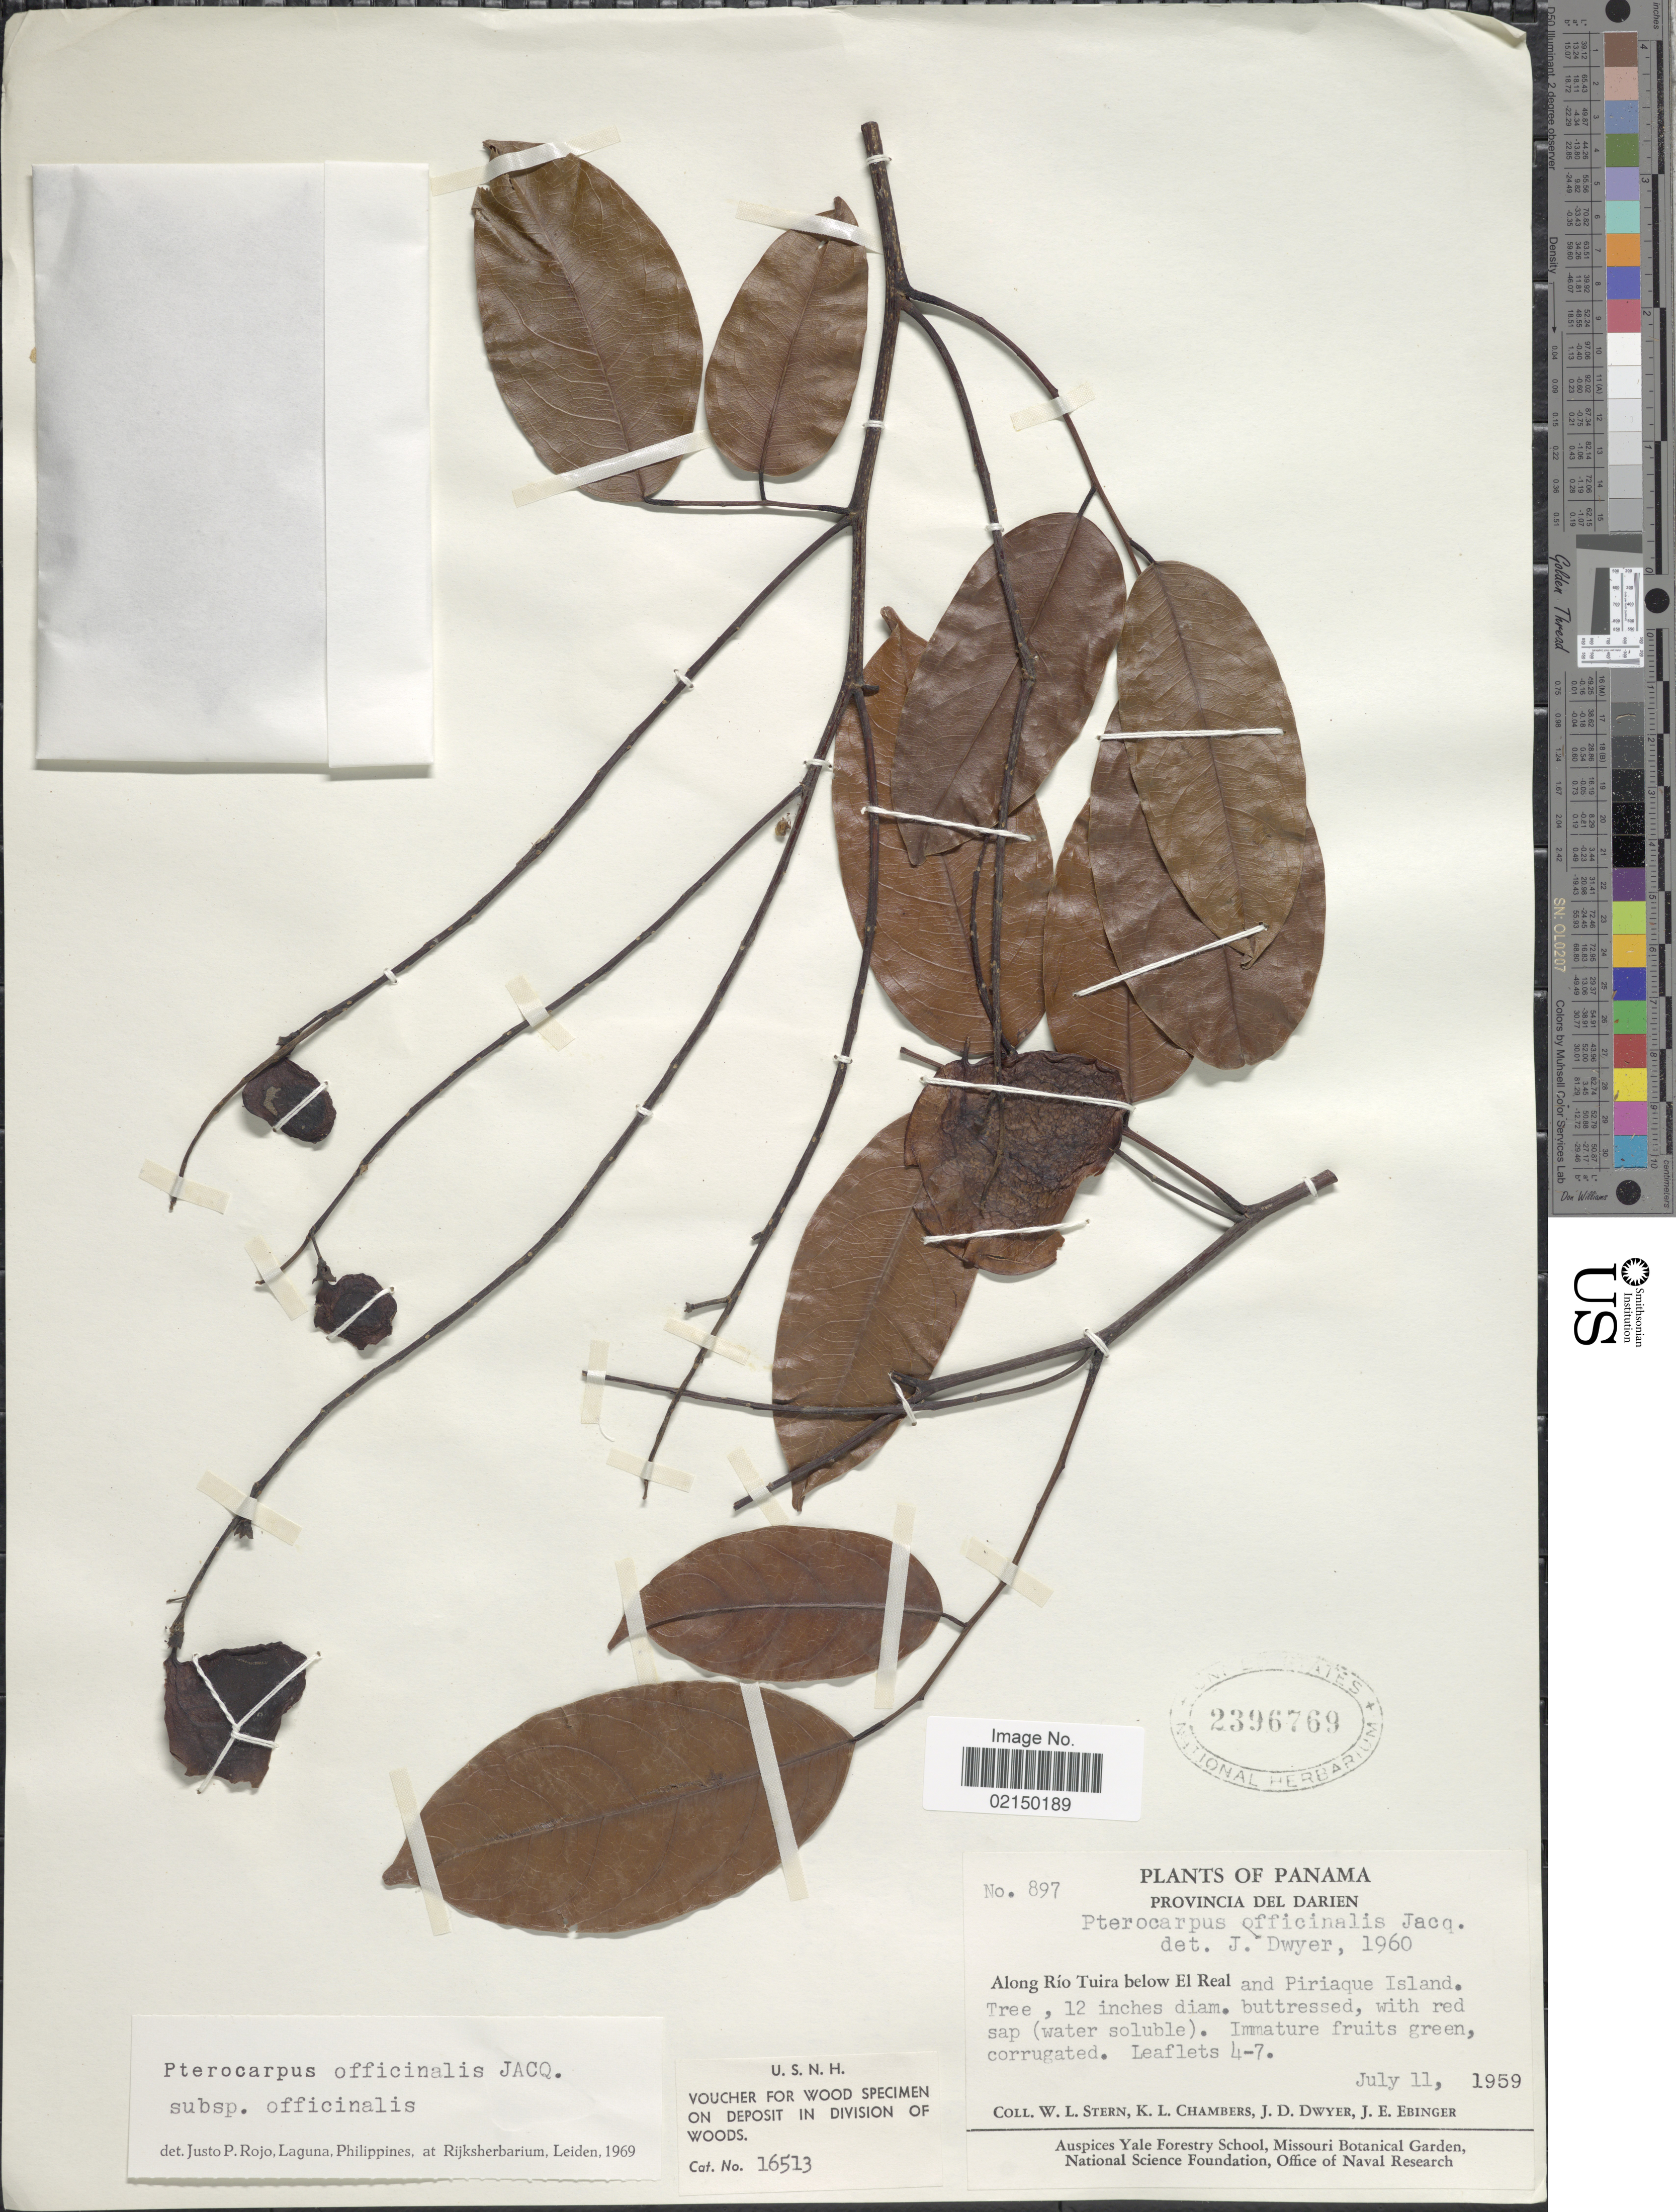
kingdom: Plantae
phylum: Tracheophyta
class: Magnoliopsida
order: Fabales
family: Fabaceae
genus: Pterocarpus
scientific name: Pterocarpus officinalis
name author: Jacq.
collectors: W. L. Stern, K. Chambers, J. D. Dwyer & J. Ebinger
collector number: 897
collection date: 1959-07-11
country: Panama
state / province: Darién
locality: Provincia Del Darien, along Rio Tuira below ElReal and Piriaque Island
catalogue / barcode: US 2396769